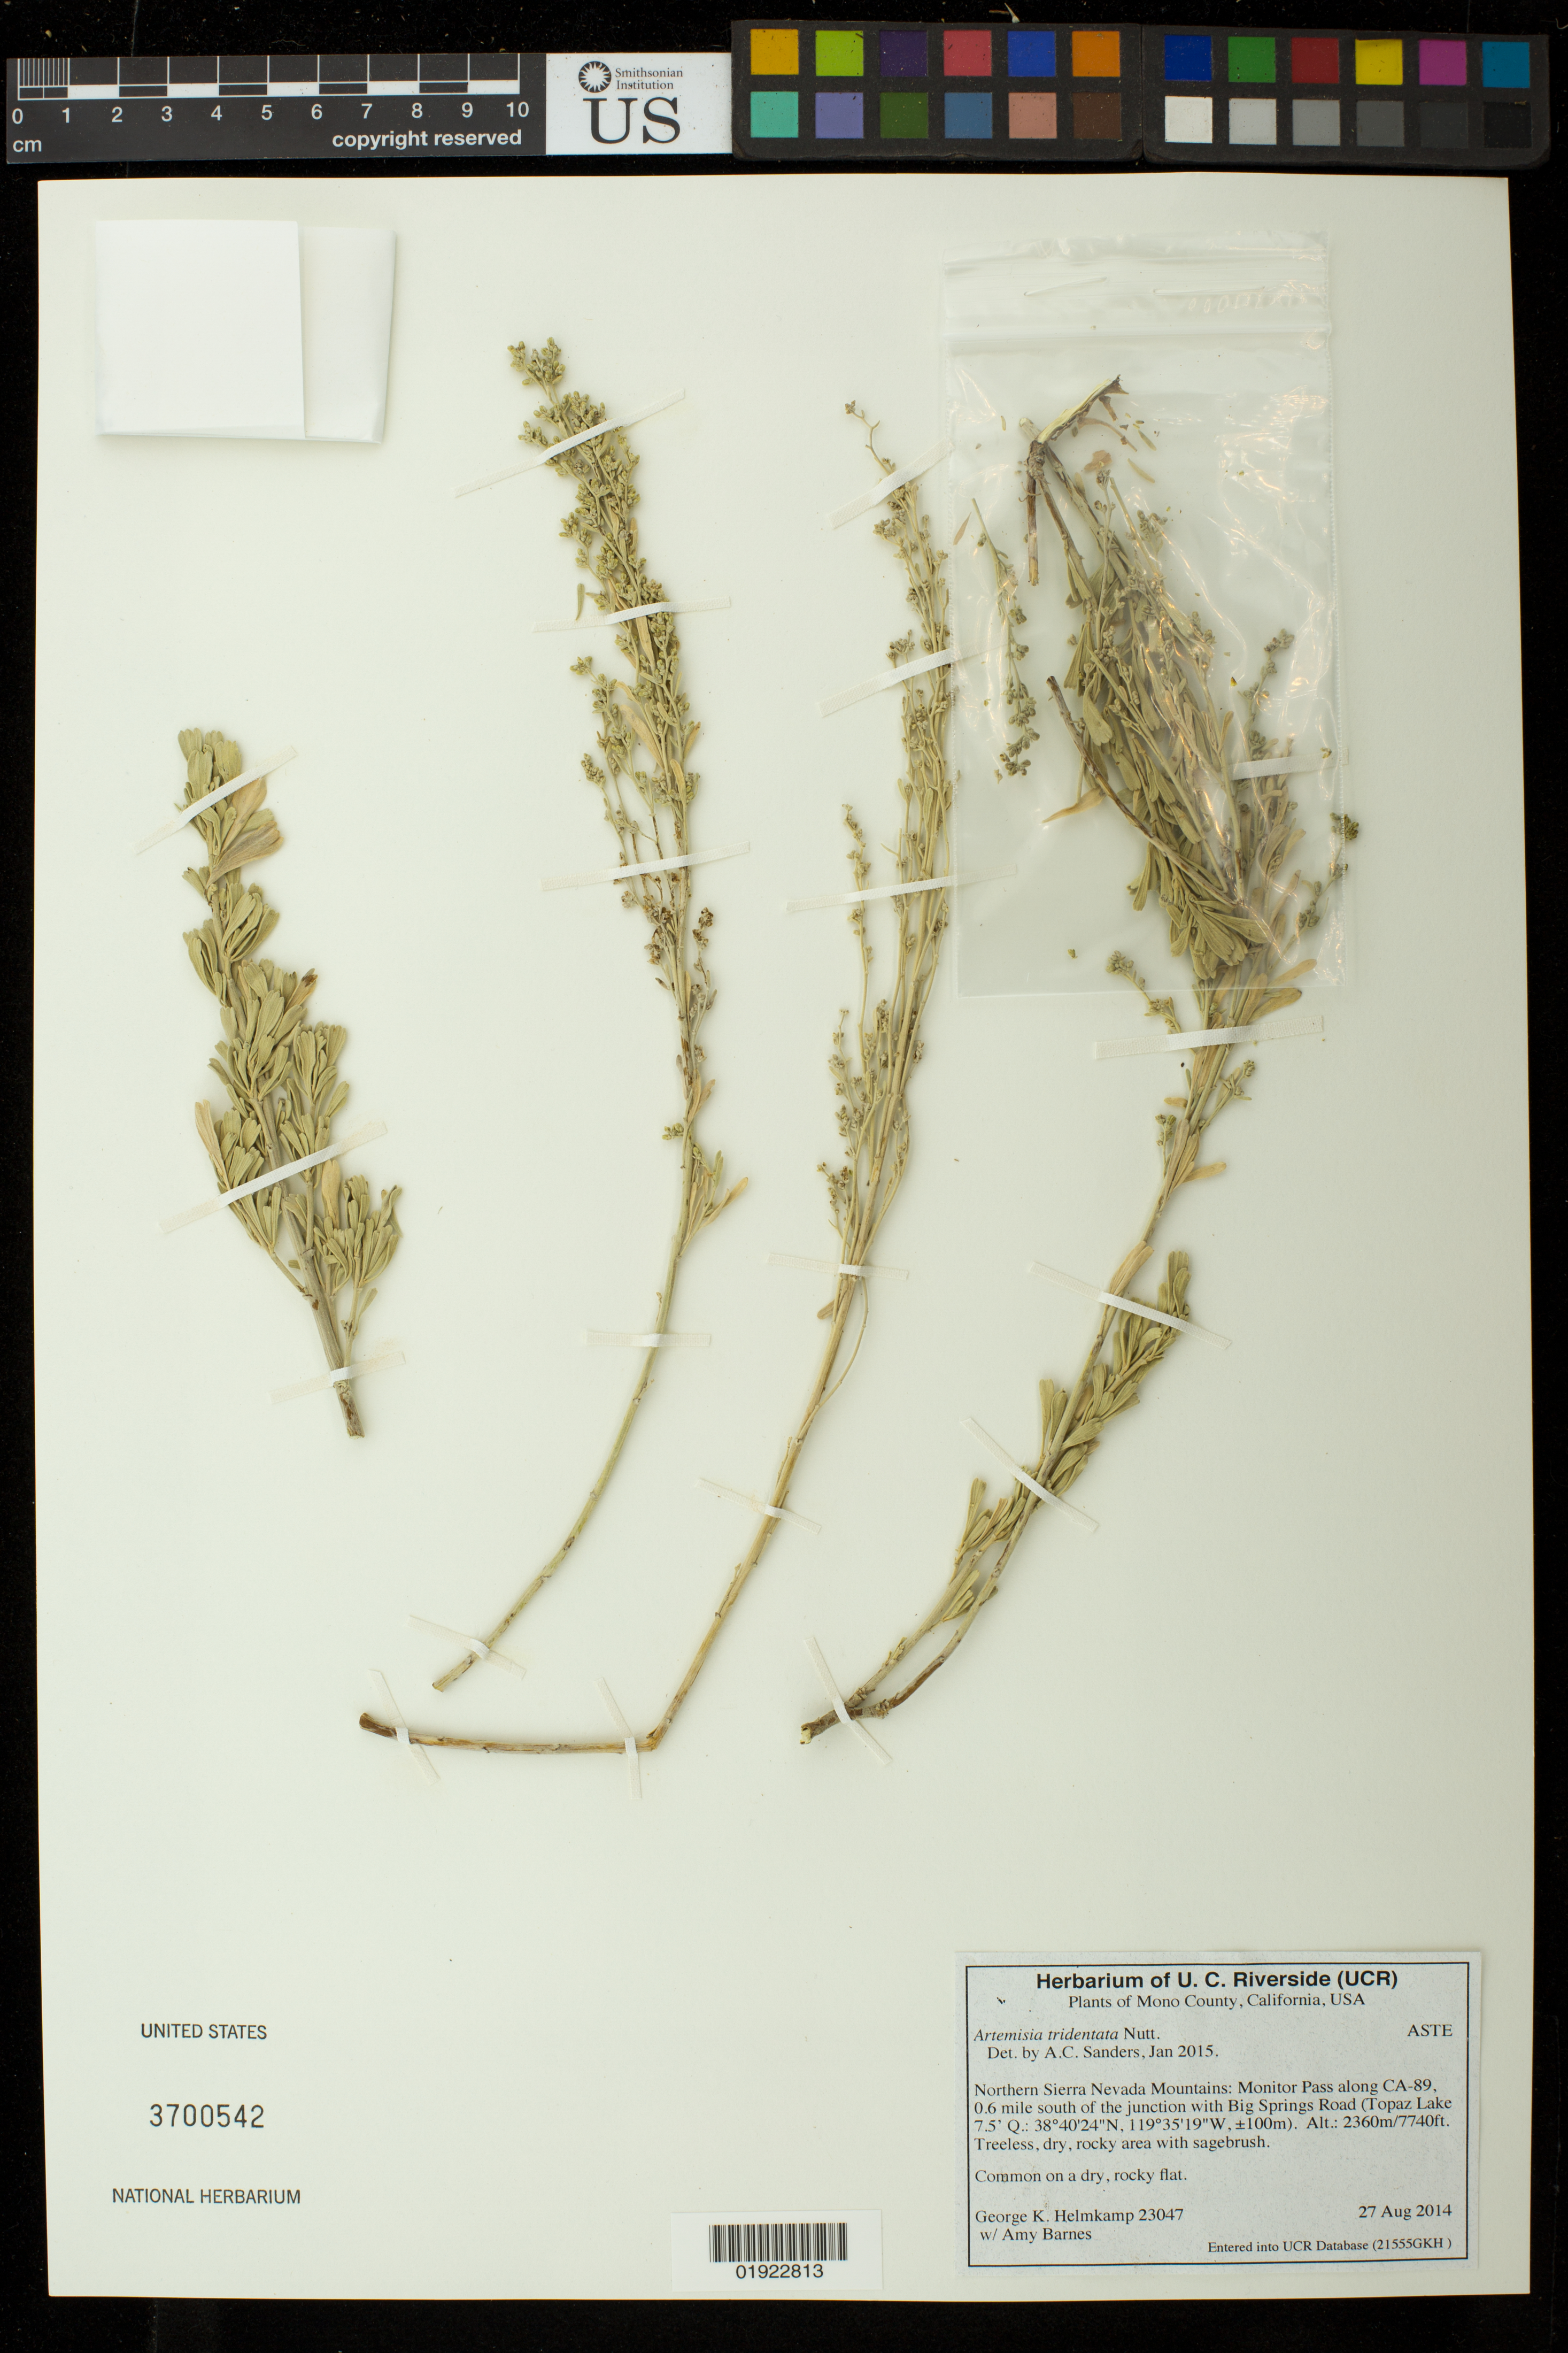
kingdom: Plantae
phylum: Tracheophyta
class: Magnoliopsida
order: Asterales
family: Asteraceae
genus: Artemisia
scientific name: Artemisia tridentata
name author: Nutt.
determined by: Sanders, A. C.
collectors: G. Helmkamp & A. Barnes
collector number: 23047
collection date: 2014-08-27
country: United States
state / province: California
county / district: Mono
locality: Northern Sierra Nevada Mountains: Monitor Pass along CA-89, 0.6 mile south of the junction with Big Springs Road.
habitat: Common on a dry, rocky flat. Treeless, dry, rocky area with sagebrush.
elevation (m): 2360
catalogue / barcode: US 3700542